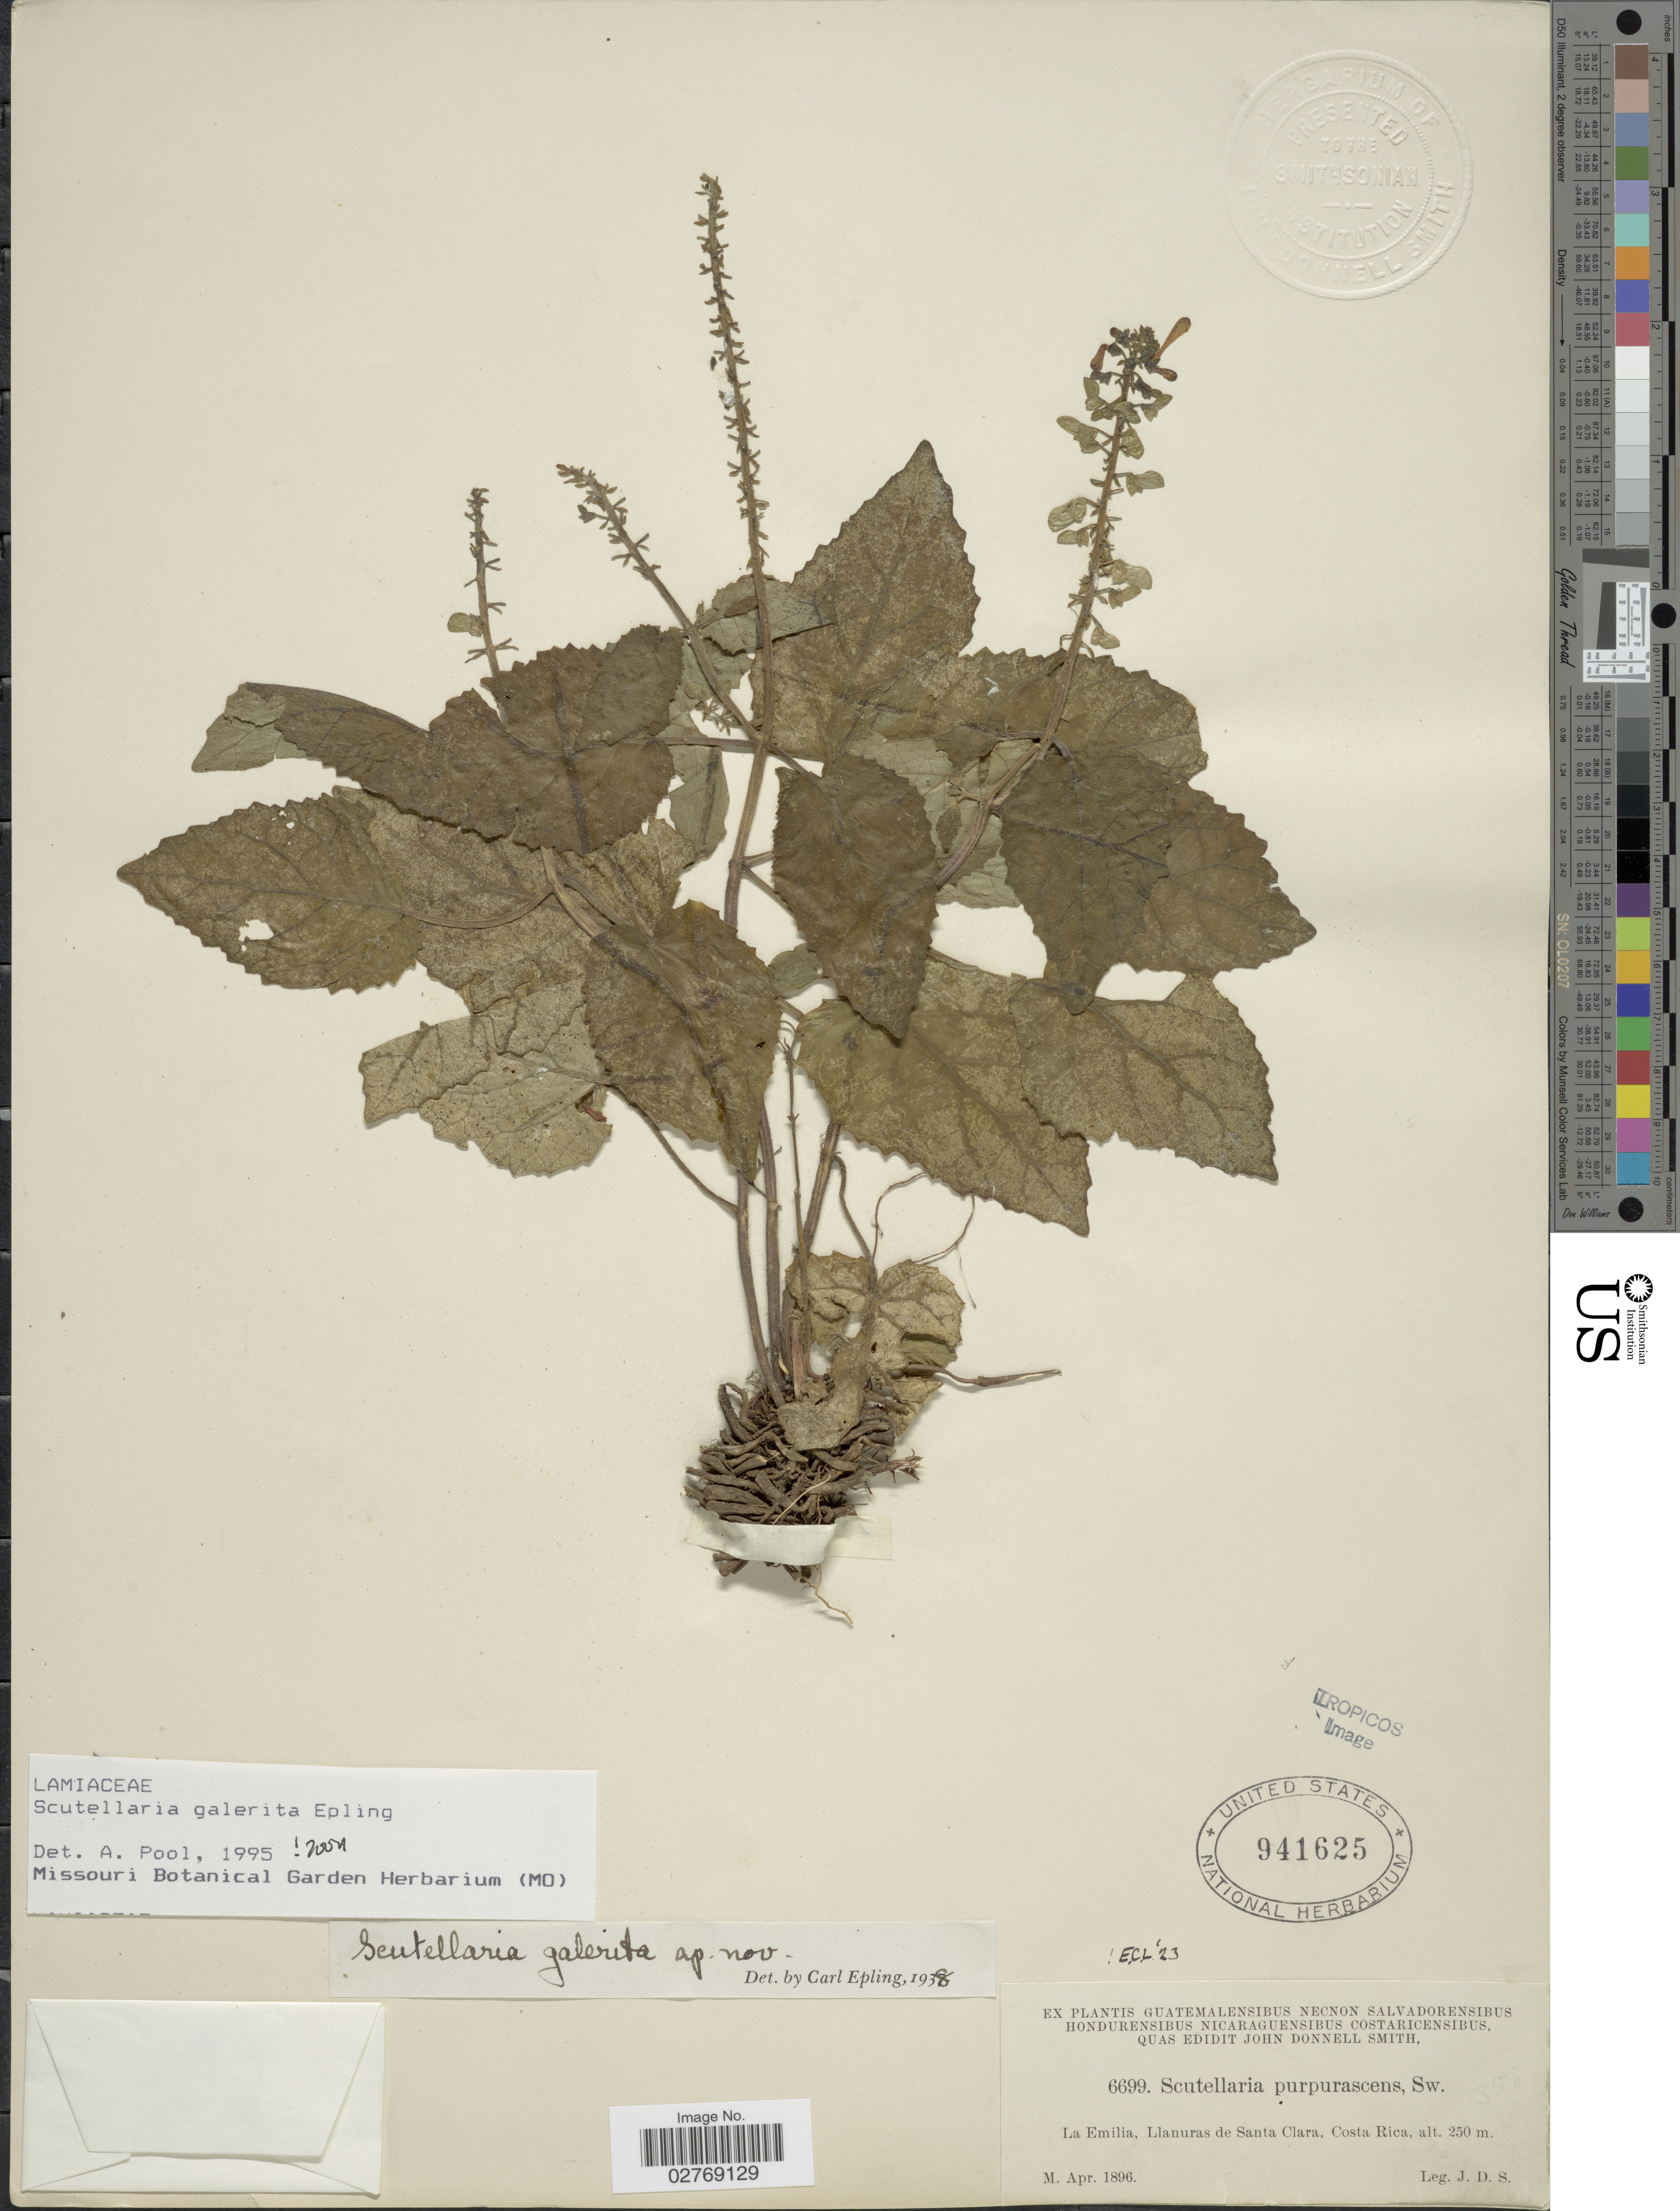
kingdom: Plantae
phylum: Tracheophyta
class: Magnoliopsida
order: Lamiales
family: Lamiaceae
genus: Scutellaria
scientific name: Scutellaria galerita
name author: Epling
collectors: J. Donnell Smith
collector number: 6699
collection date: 1896-04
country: Costa Rica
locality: La Emilia, Llanuras de Santa Clara.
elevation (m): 250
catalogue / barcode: US 941625